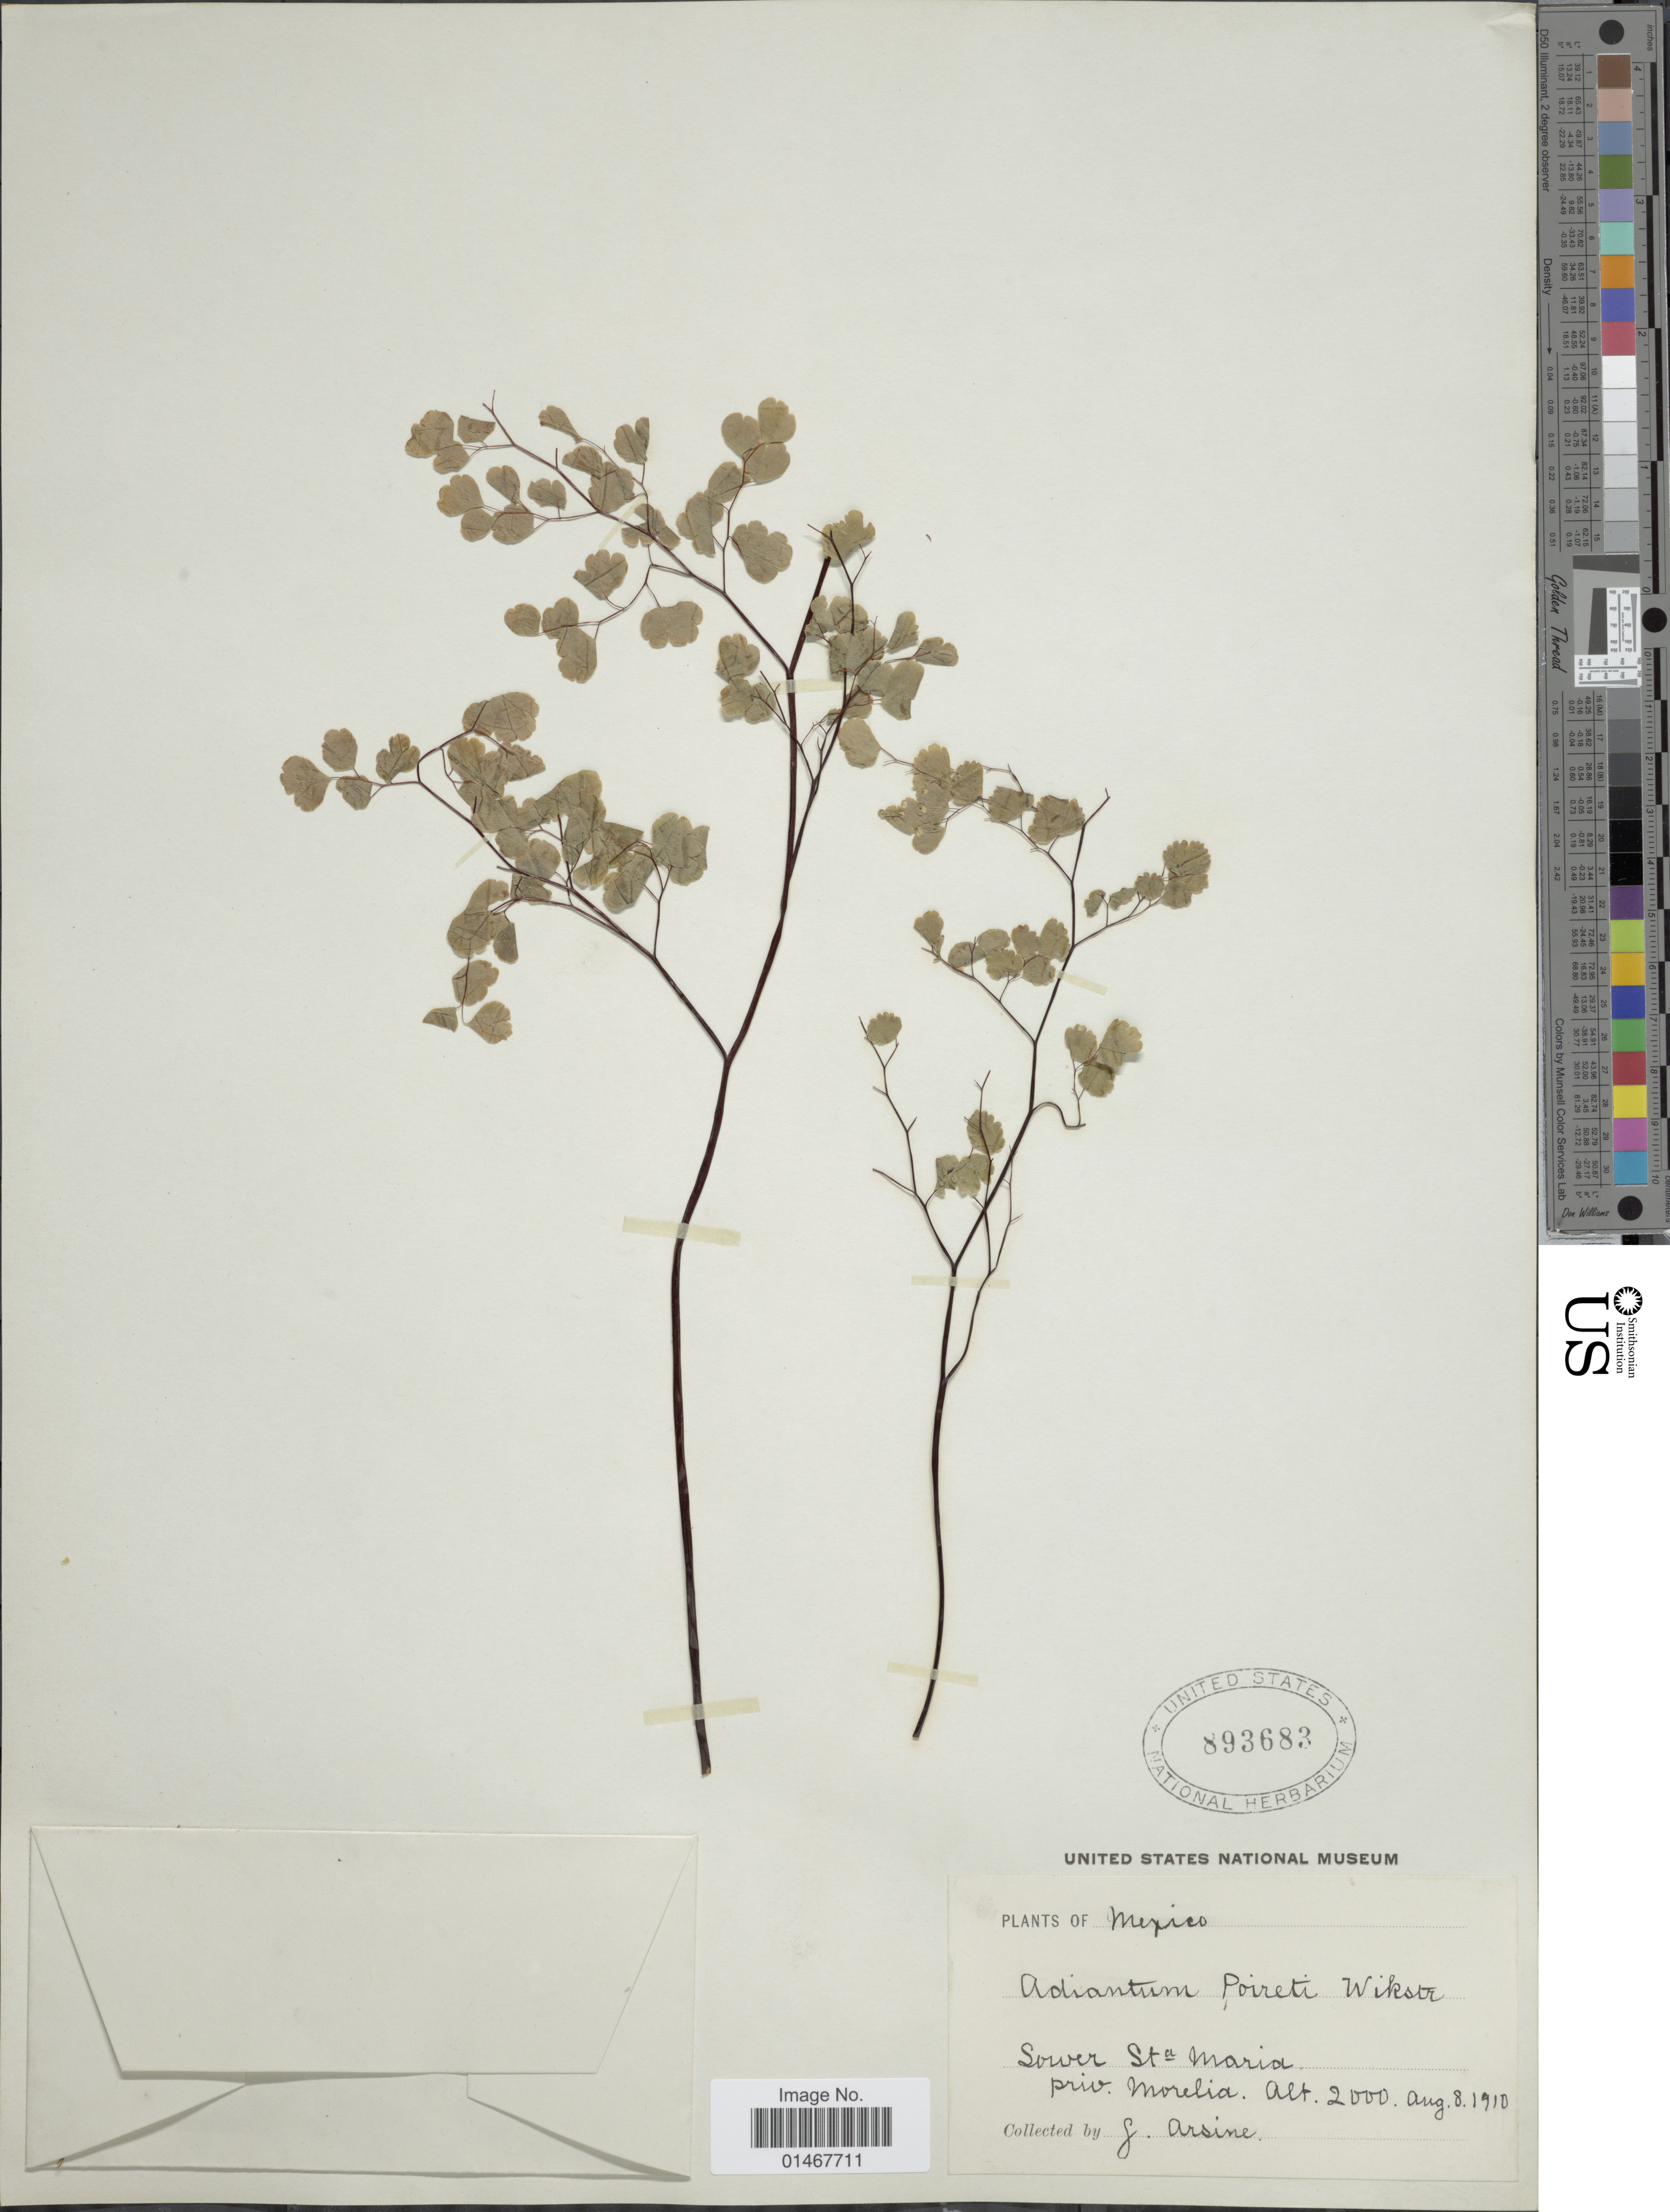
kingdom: Plantae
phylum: Tracheophyta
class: Polypodiopsida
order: Polypodiales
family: Pteridaceae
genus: Adiantum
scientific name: Adiantum poiretii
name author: Wikstr.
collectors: Bro. G. Arsène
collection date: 1910-08-08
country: Mexico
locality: Lower Sta Maria priv Morelia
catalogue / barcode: US 893683